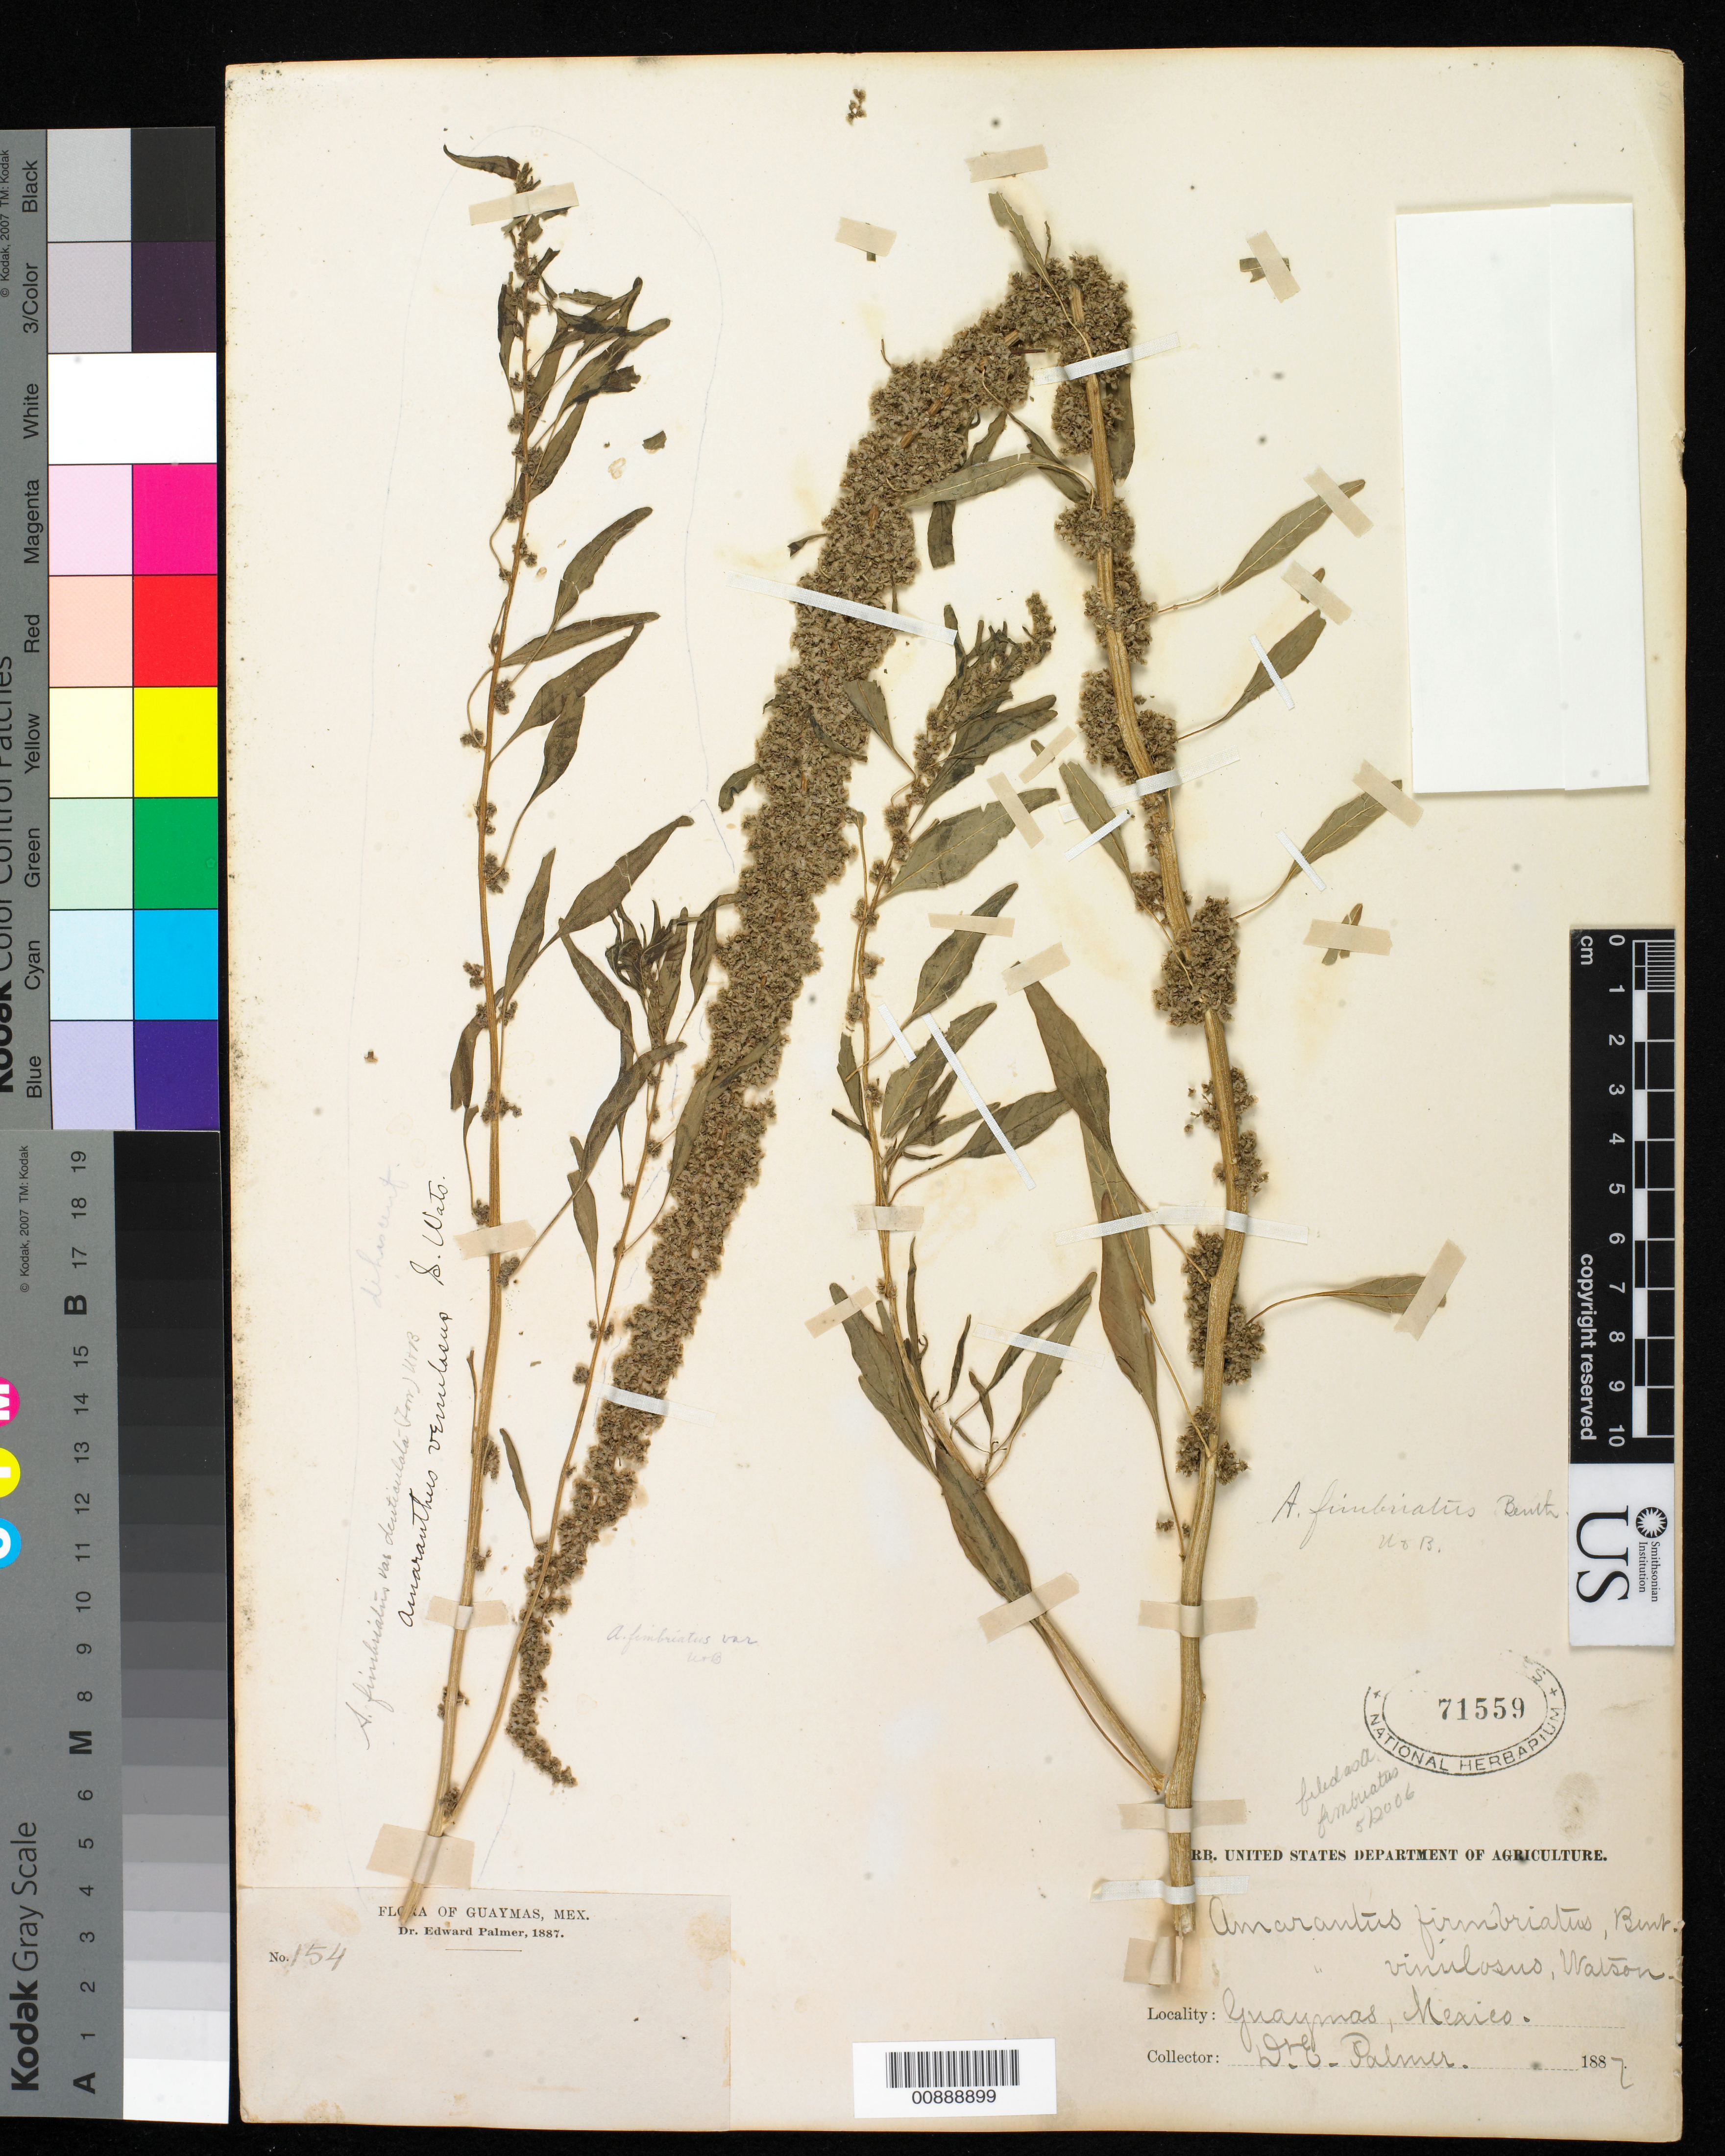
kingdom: Plantae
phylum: Tracheophyta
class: Magnoliopsida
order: Caryophyllales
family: Amaranthaceae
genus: Amaranthus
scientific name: Amaranthus fimbriatus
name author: (Torr.) Benth. ex S. Watson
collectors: E. Palmer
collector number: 154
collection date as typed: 1887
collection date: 1887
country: Mexico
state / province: Sonora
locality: Guaymas, Sonora.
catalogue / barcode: US 71559